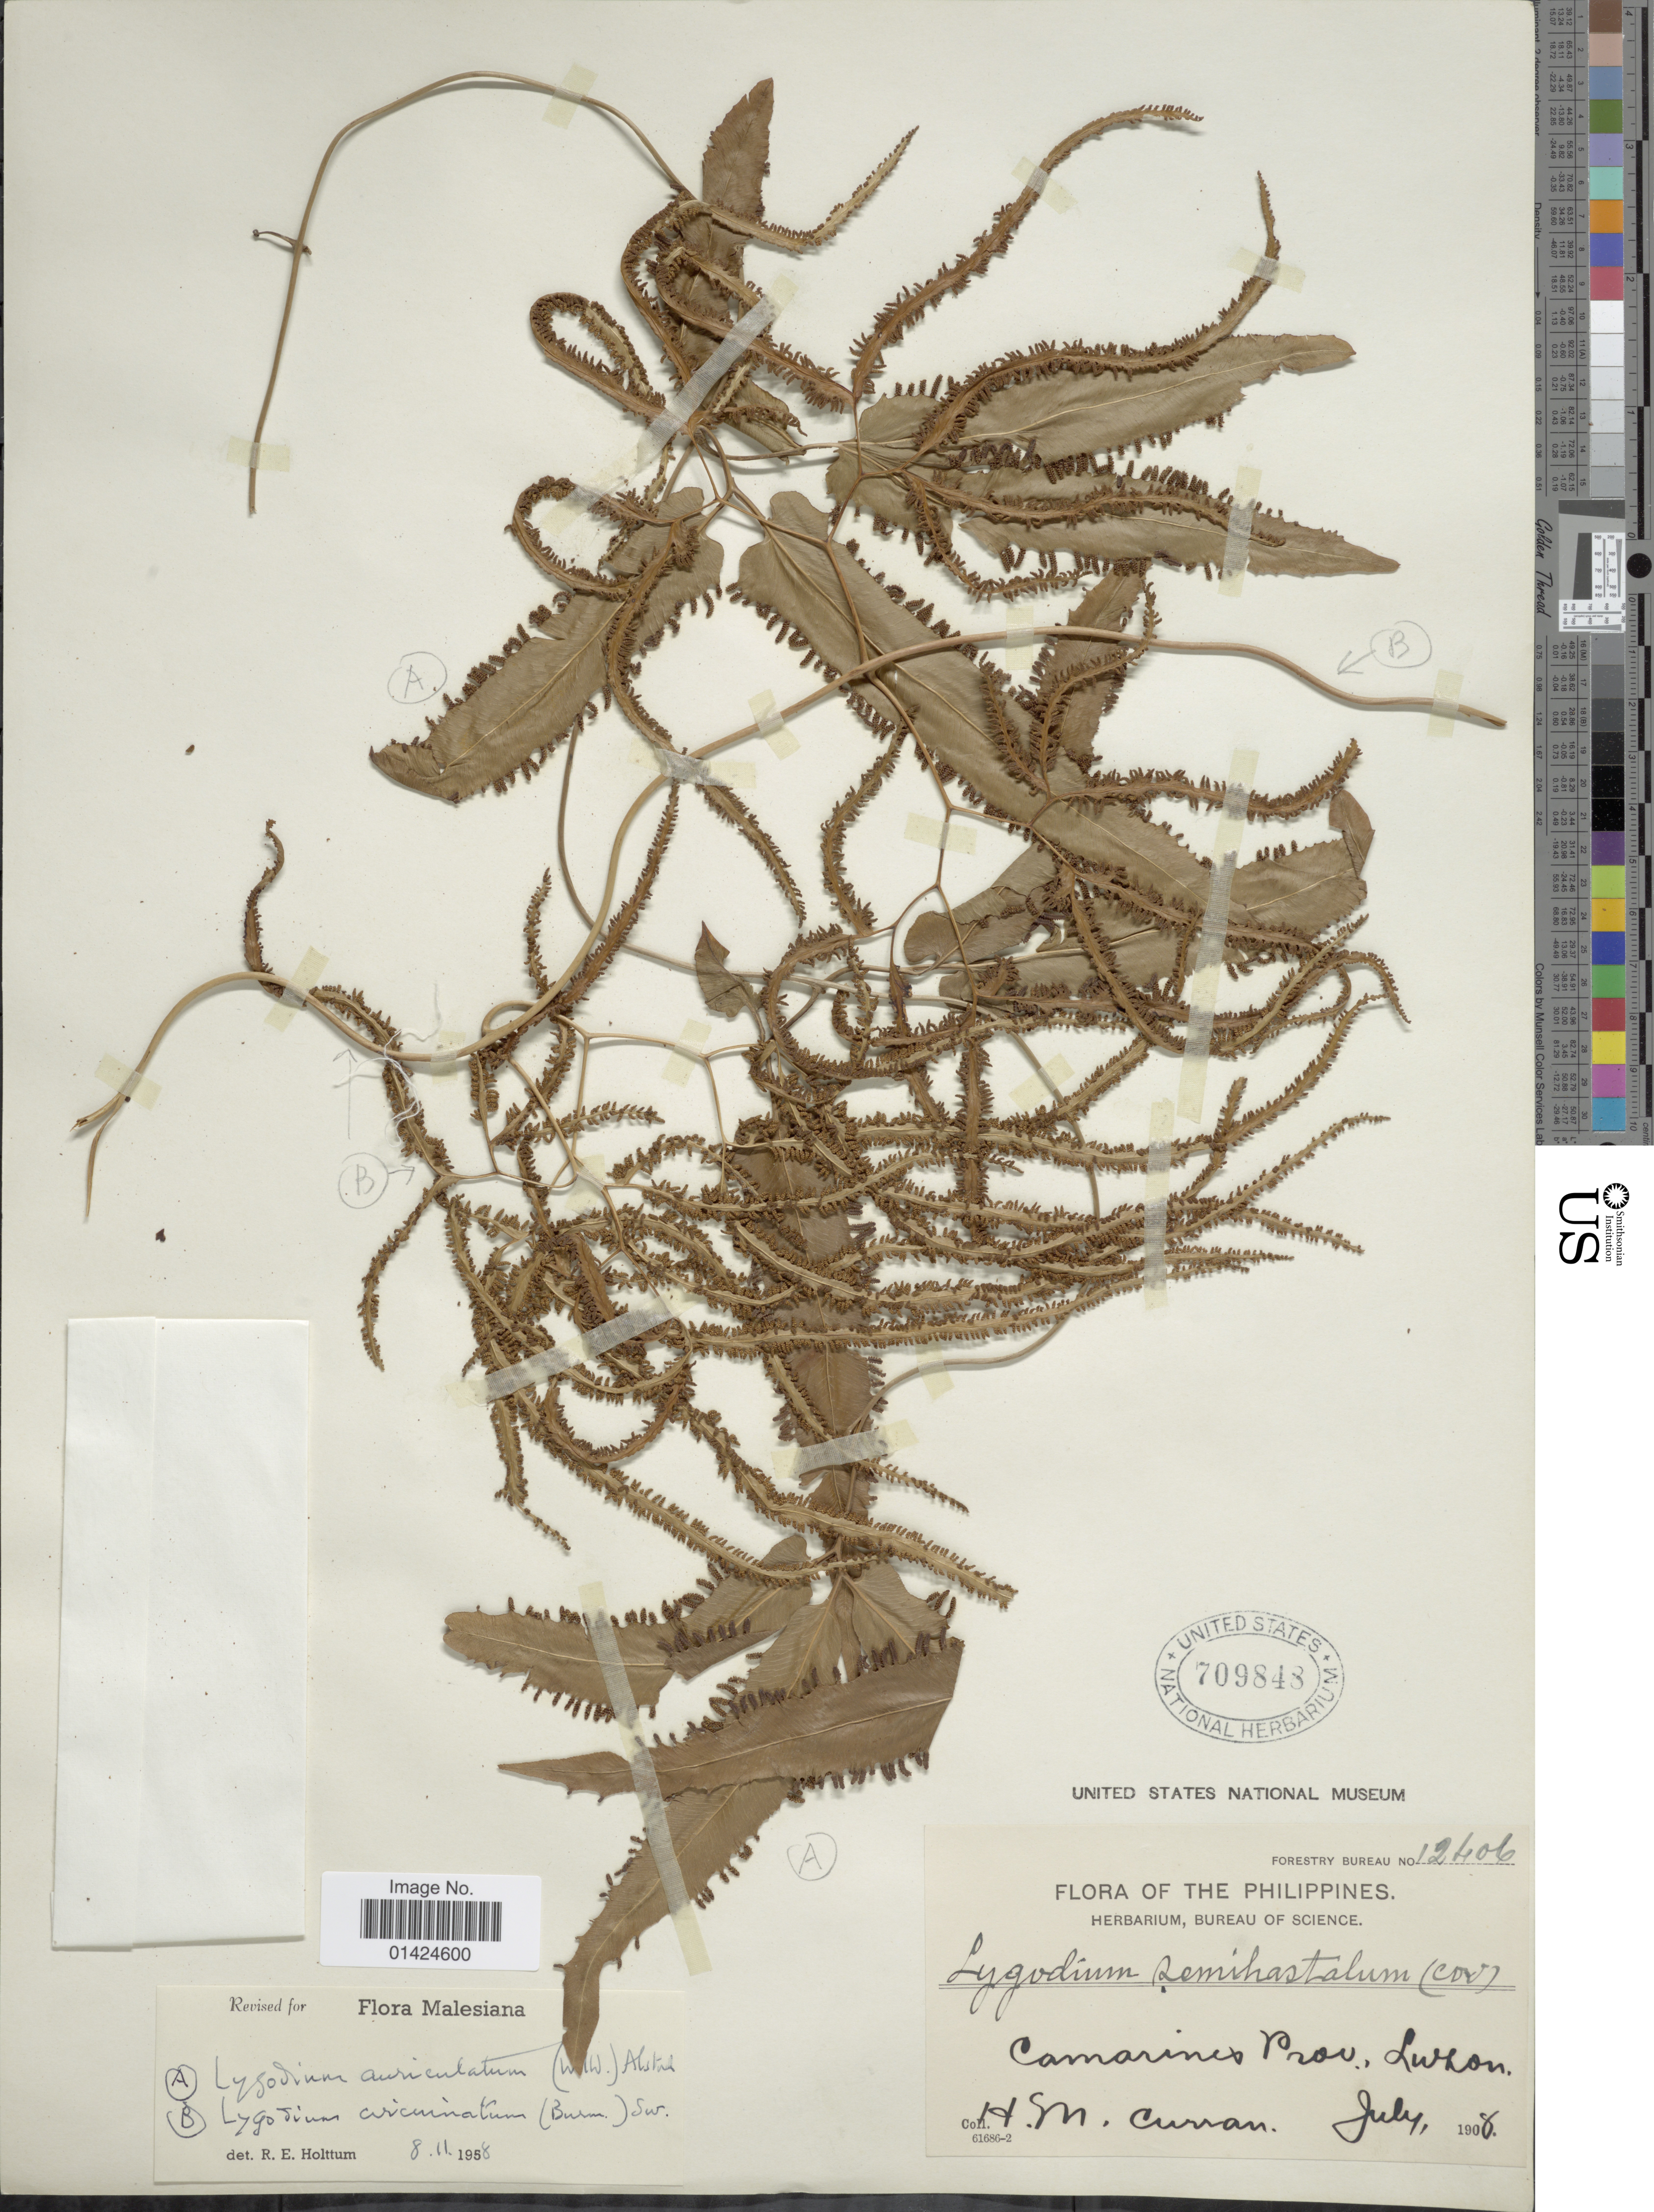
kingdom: Plantae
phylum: Tracheophyta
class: Polypodiopsida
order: Schizaeales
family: Lygodiaceae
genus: Lygodium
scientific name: Lygodium auriculatum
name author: (Willd.) Alston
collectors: H. M. Curran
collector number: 12406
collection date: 1908-07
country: Philippines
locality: Camarines Prov., Luzon.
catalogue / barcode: US 709848